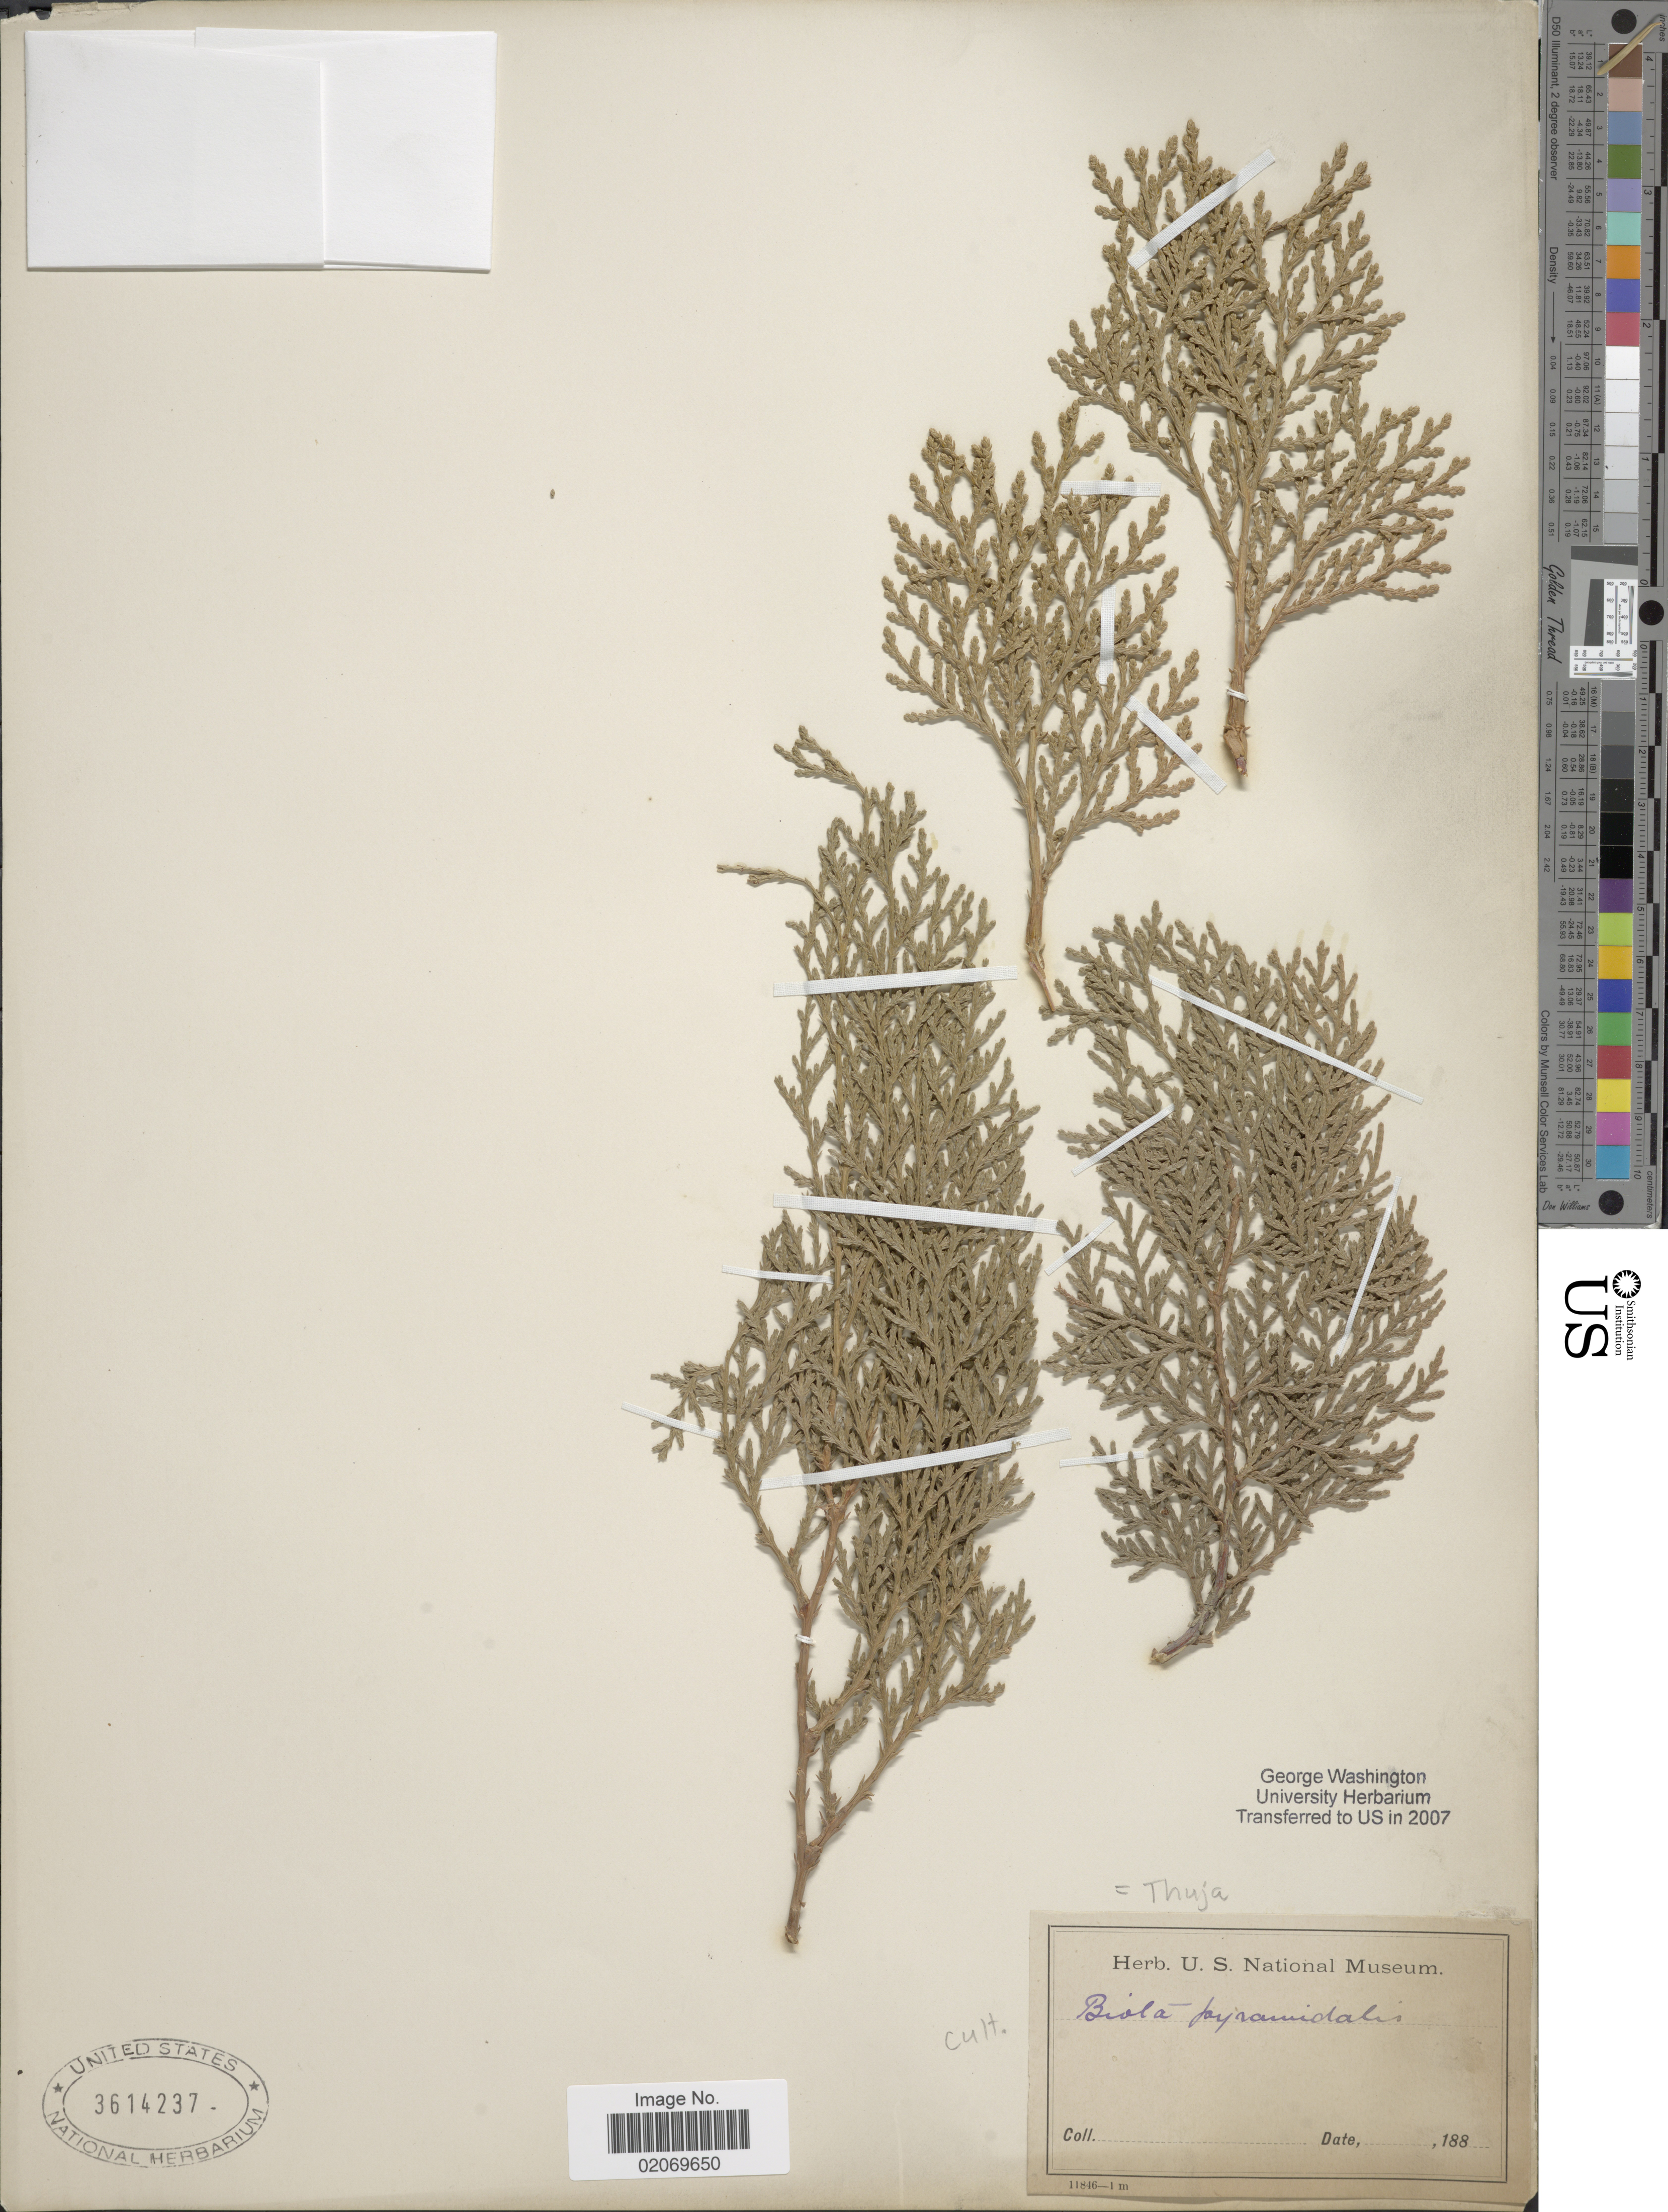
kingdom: Plantae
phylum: Tracheophyta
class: Pinopsida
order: Pinales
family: Cupressaceae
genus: Thuja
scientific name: Thuja sp.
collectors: United States National Museum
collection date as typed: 188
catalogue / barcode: US 3614237